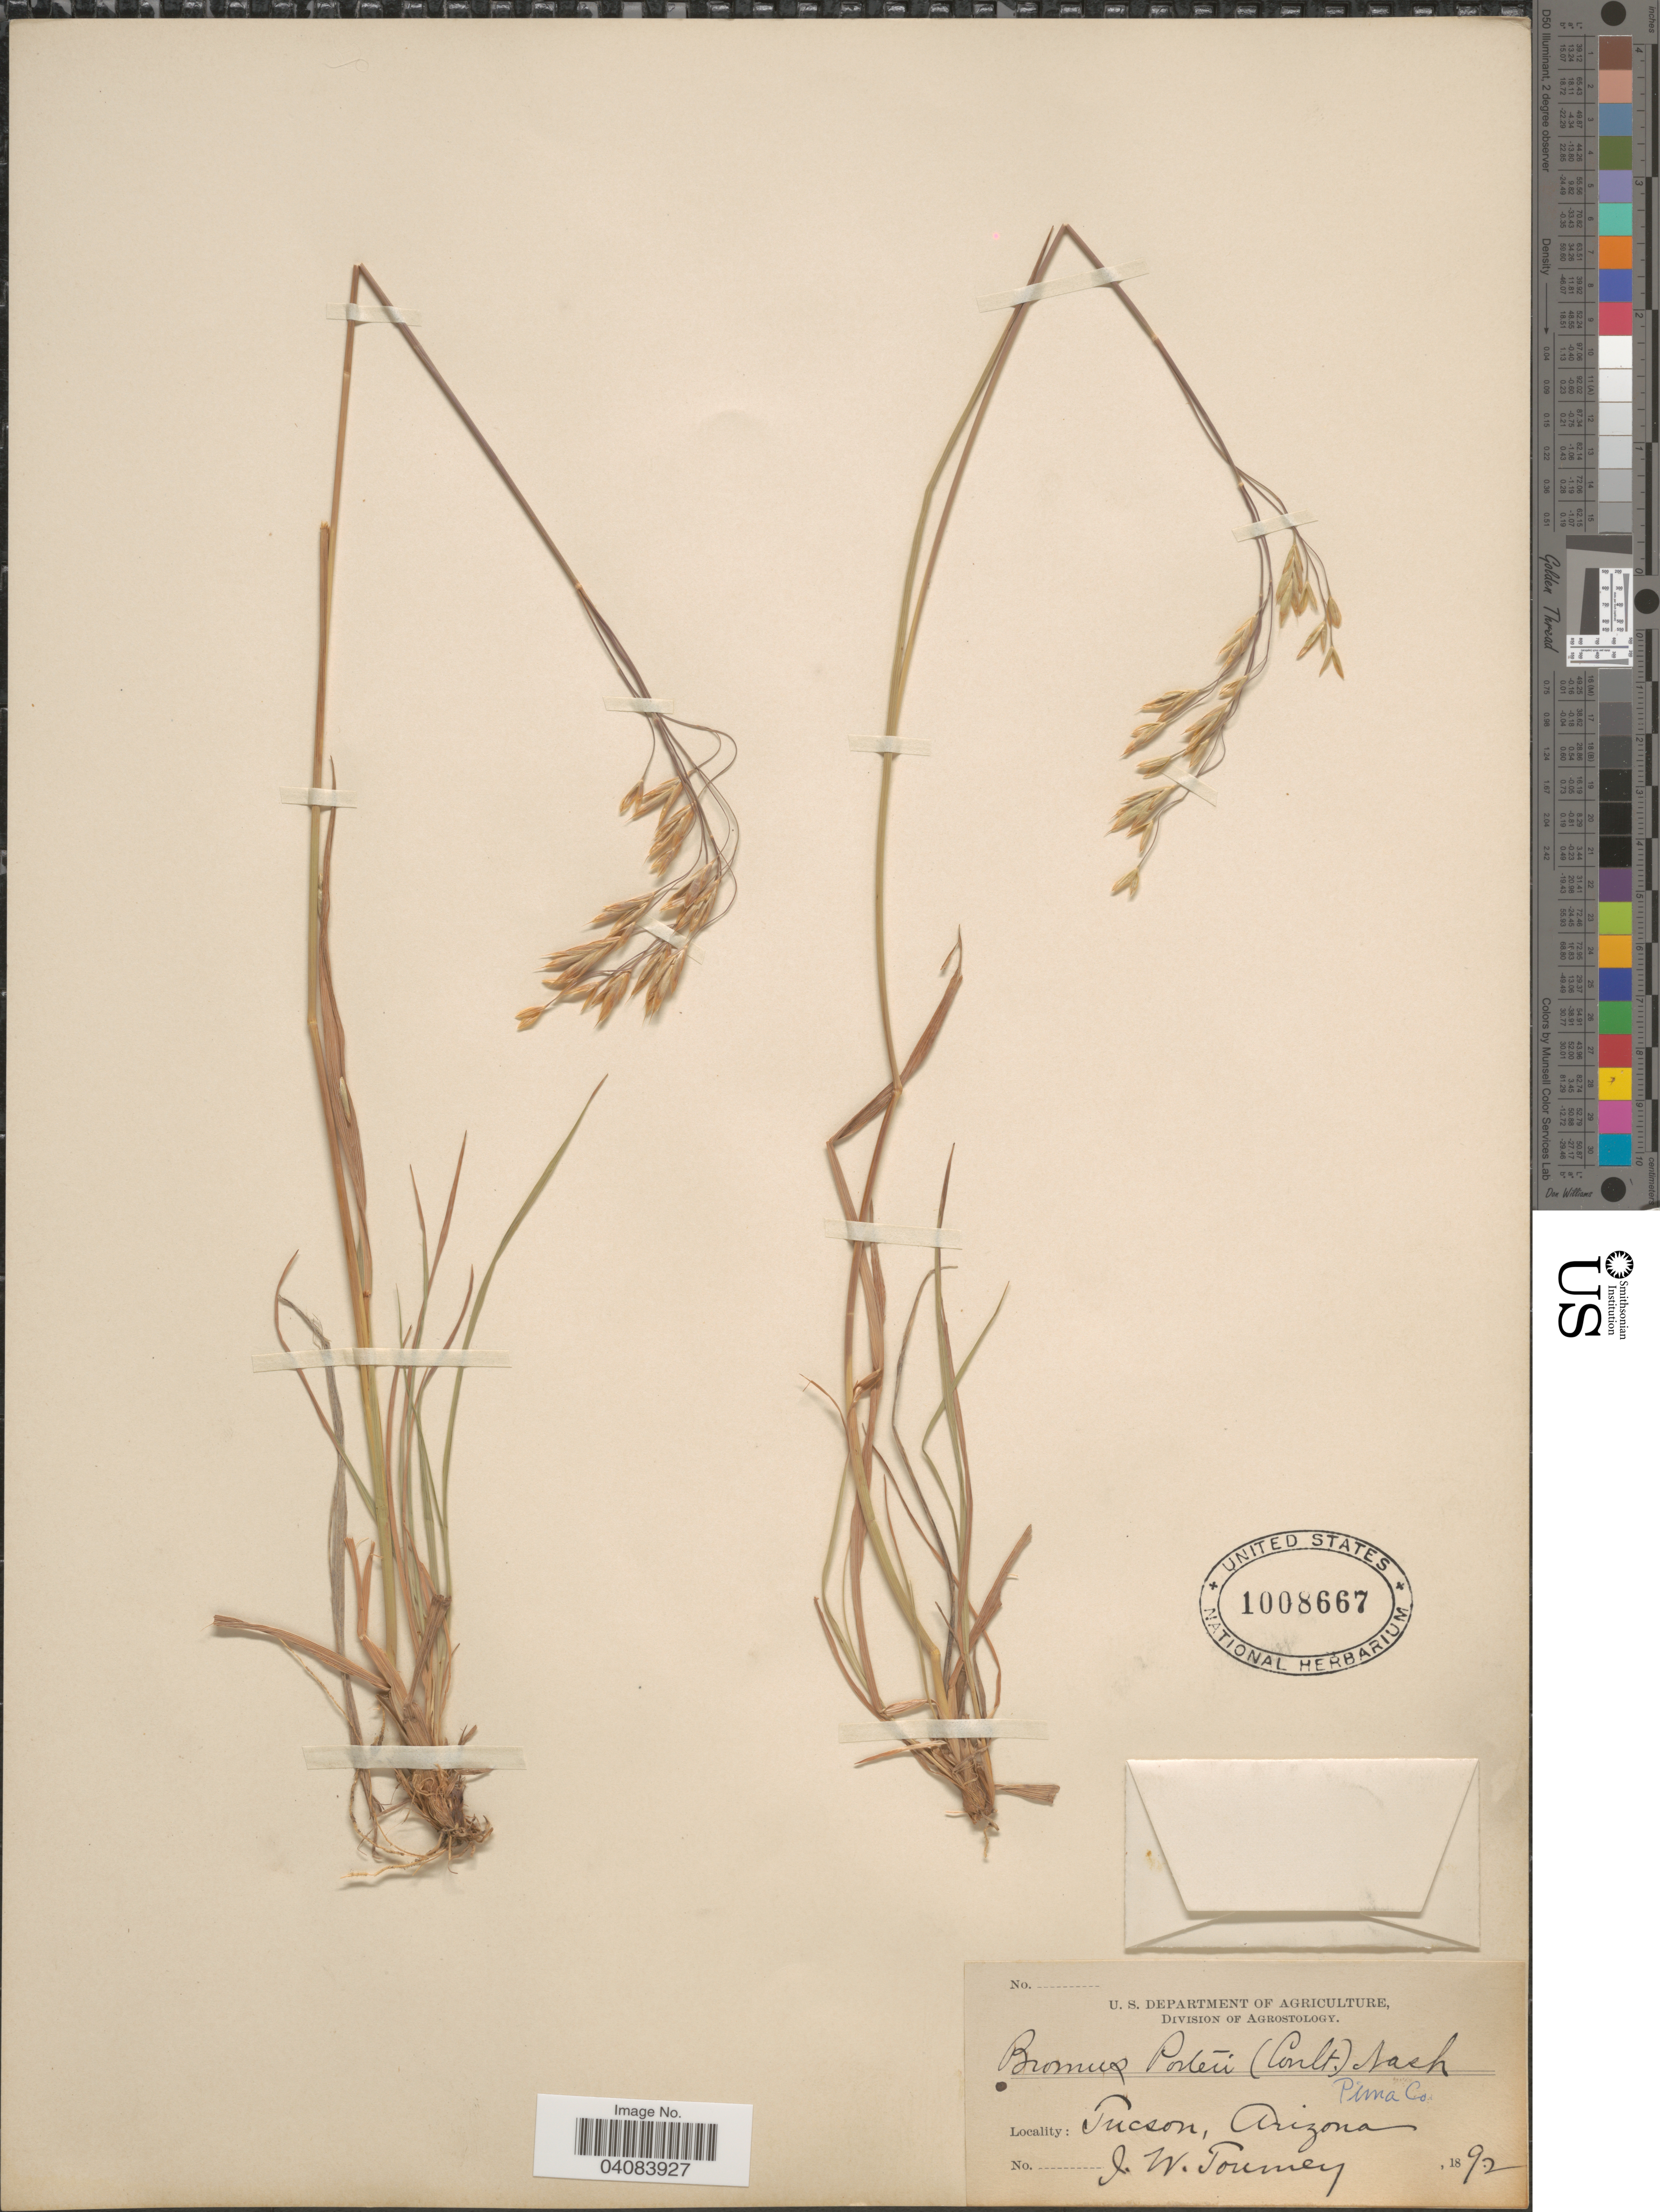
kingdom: Plantae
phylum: Tracheophyta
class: Liliopsida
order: Poales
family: Poaceae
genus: Bromus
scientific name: Bromus porteri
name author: (J.M. Coult.) Nash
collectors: J. W. Toumey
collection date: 1892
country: United States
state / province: Arizona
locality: Tucson. Pima Co.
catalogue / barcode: US 1008667